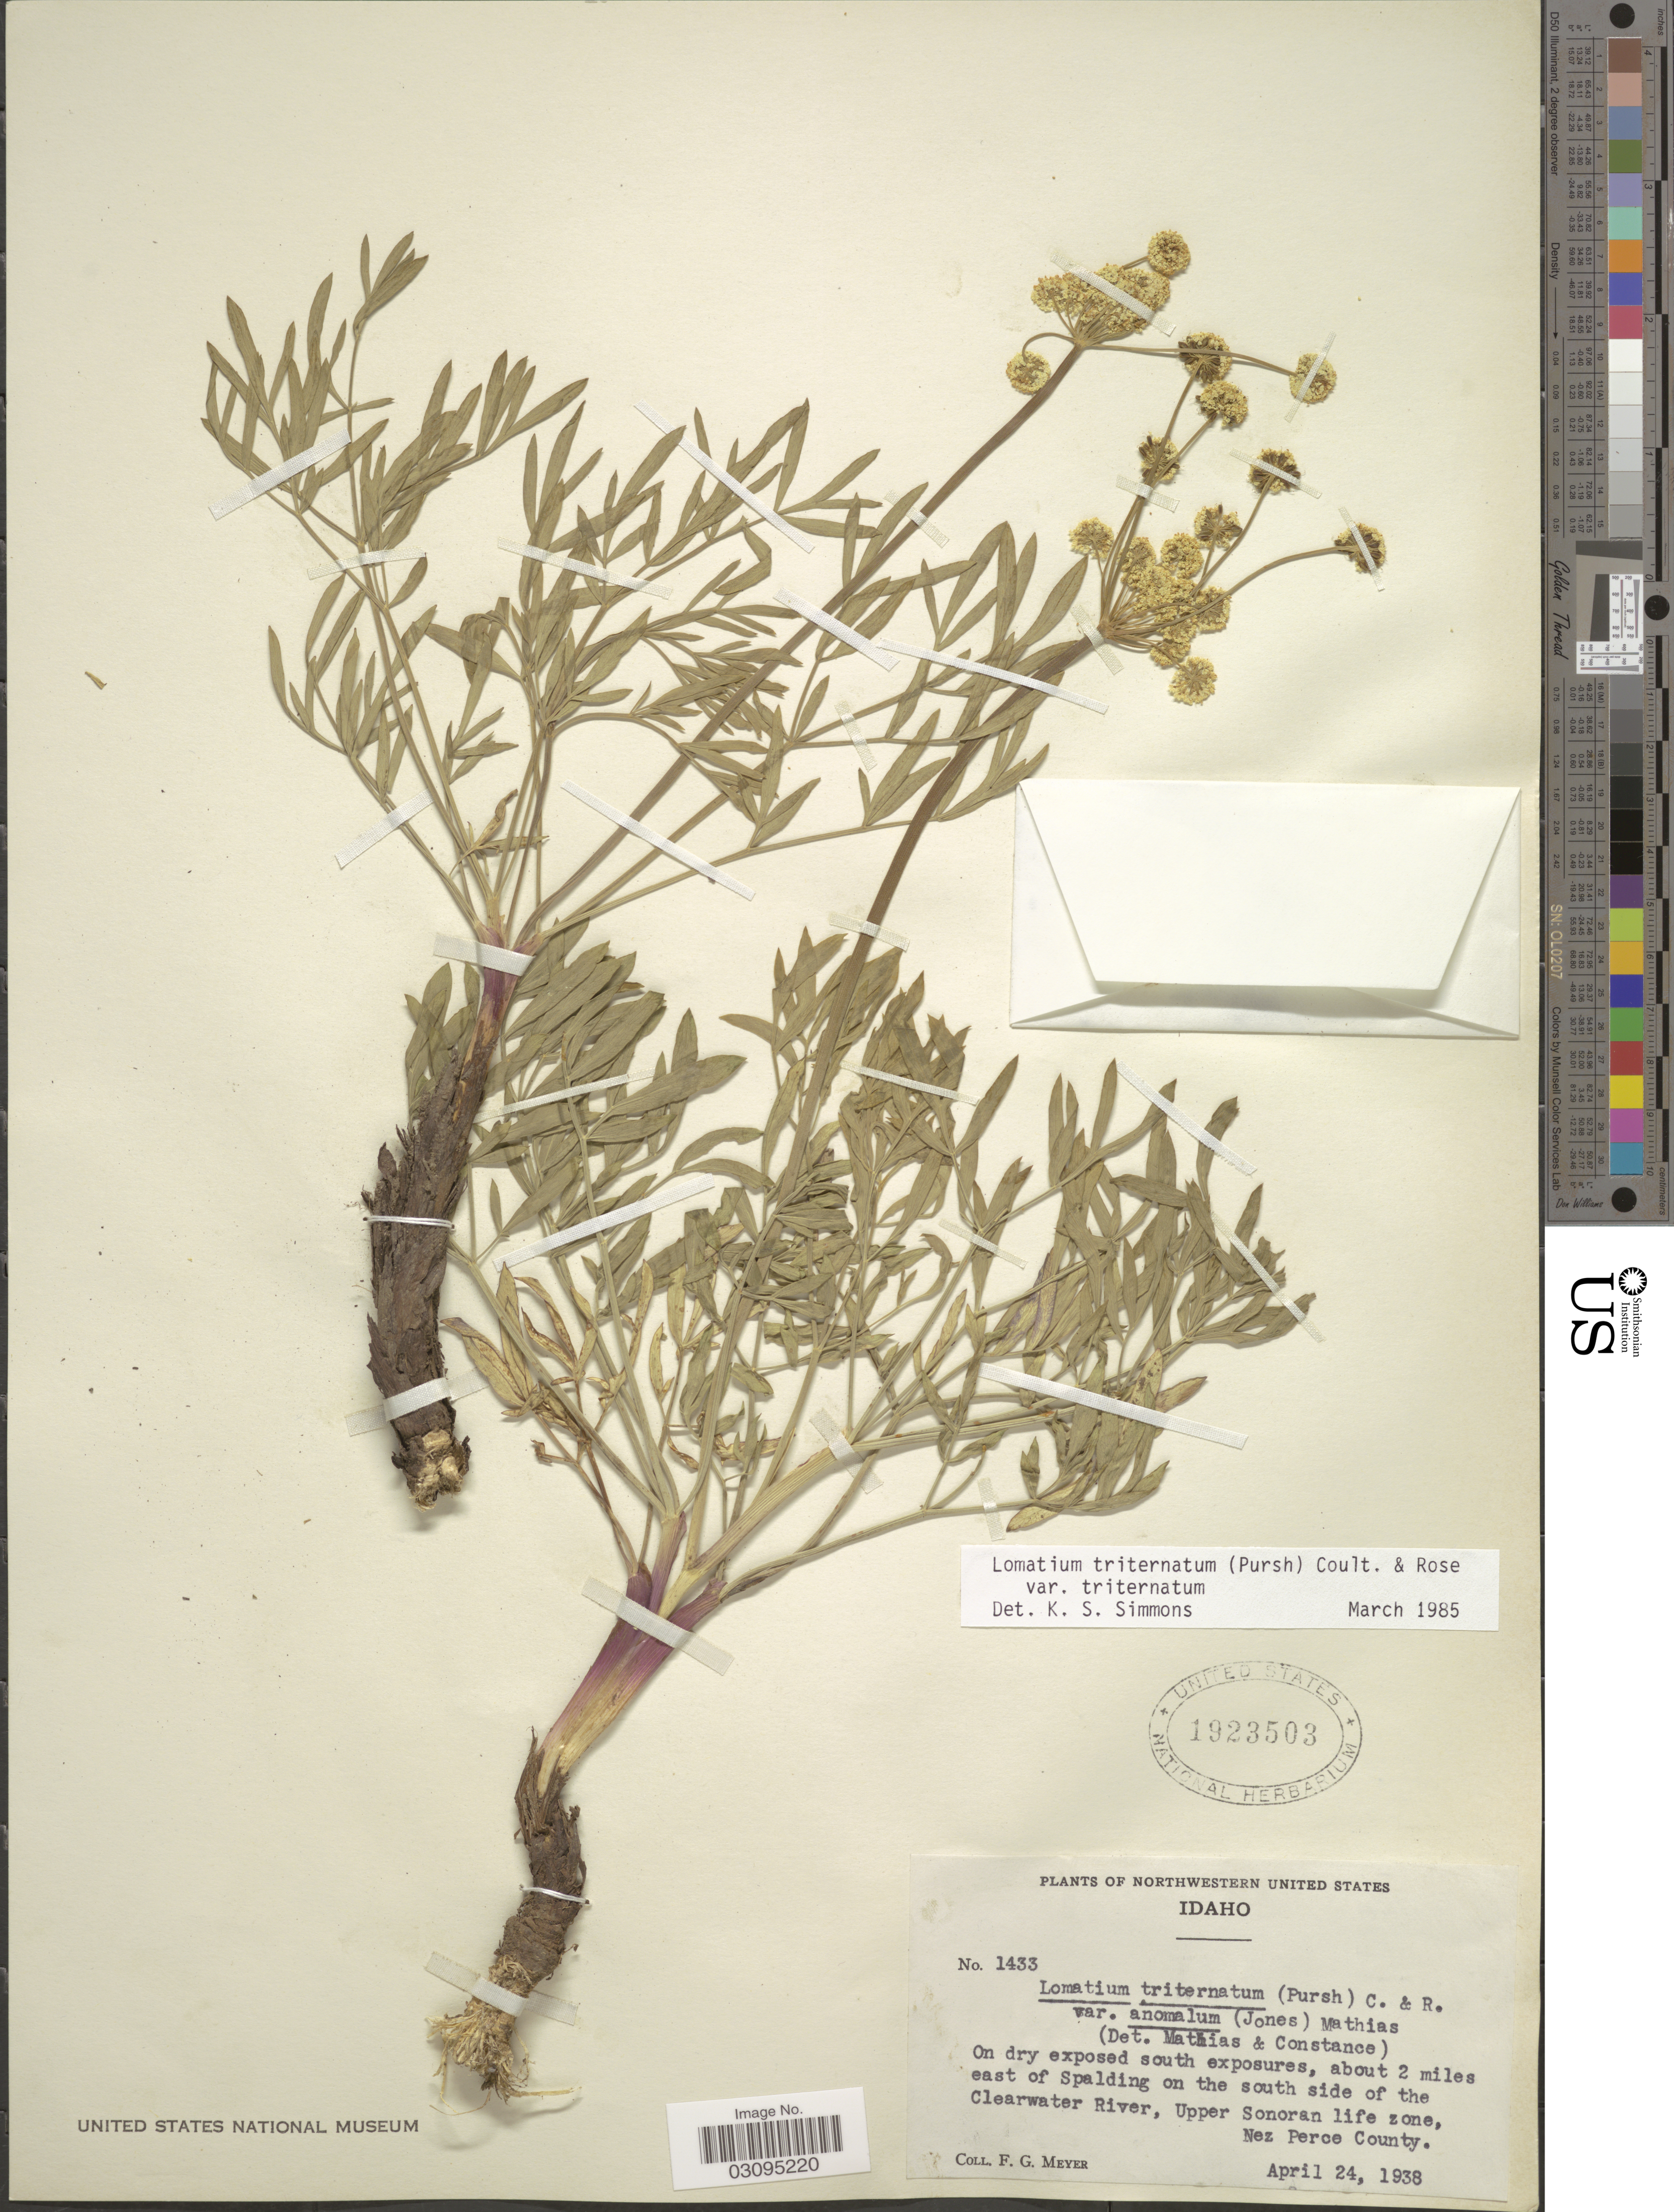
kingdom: Plantae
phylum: Tracheophyta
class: Magnoliopsida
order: Apiales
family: Apiaceae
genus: Lomatium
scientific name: Lomatium triternatum var. triternatum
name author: (Pursh) J.M. Coult. & Rose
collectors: F. G. Meyer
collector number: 1433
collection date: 1938-04-24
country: United States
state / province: Idaho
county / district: Nez Perce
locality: About 2 miles E of Spalding on the south side of the Clearwater River, Upper Sonoran life zone.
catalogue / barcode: US 1923503